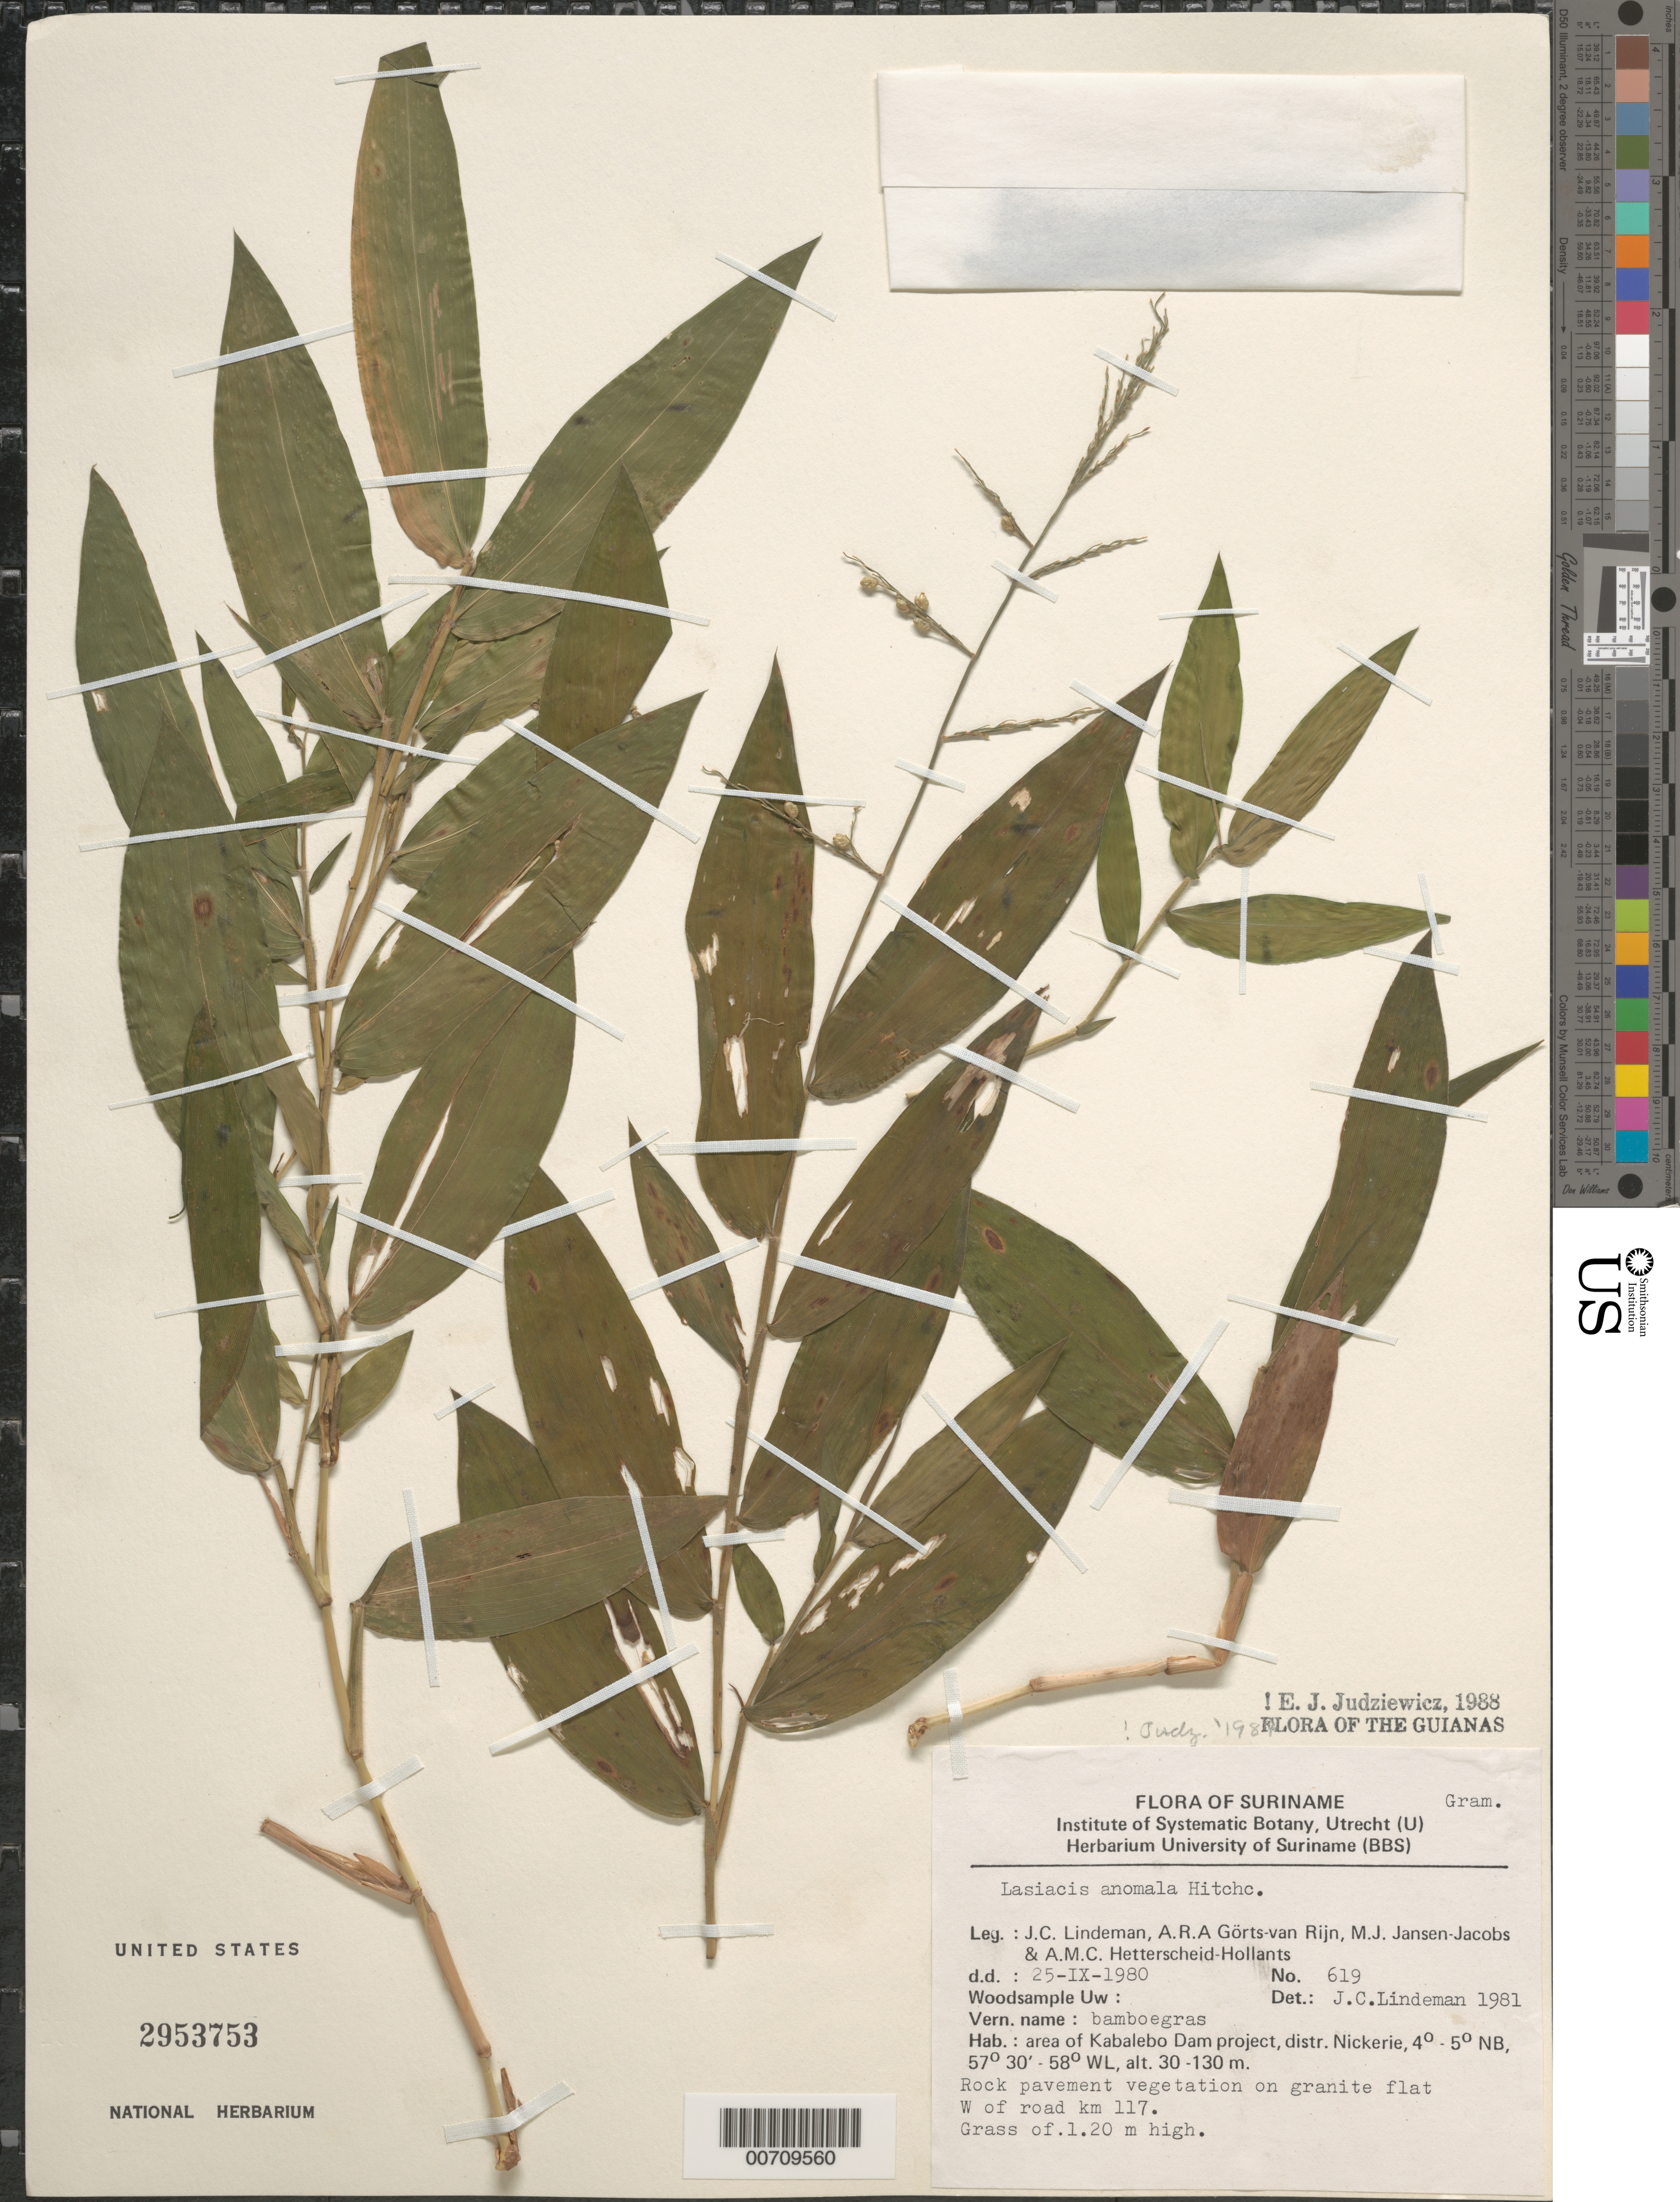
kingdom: Plantae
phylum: Tracheophyta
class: Liliopsida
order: Poales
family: Poaceae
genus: Lasiacis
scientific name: Lasiacis anomala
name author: Hitchc.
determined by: Lindeman, J. C.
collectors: J. C. Lindeman, A. .R. A. Görts-van Rijn, M. J. Jansen-Jacobs & A. Hetterscheid-Hollants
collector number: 80 619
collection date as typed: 25-Sep-80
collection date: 1980-09-25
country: Suriname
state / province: Nickerie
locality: Kabalebo Dam project area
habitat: Rock pavement vegetation on granite flat W of road km 117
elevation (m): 30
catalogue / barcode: US 2953753